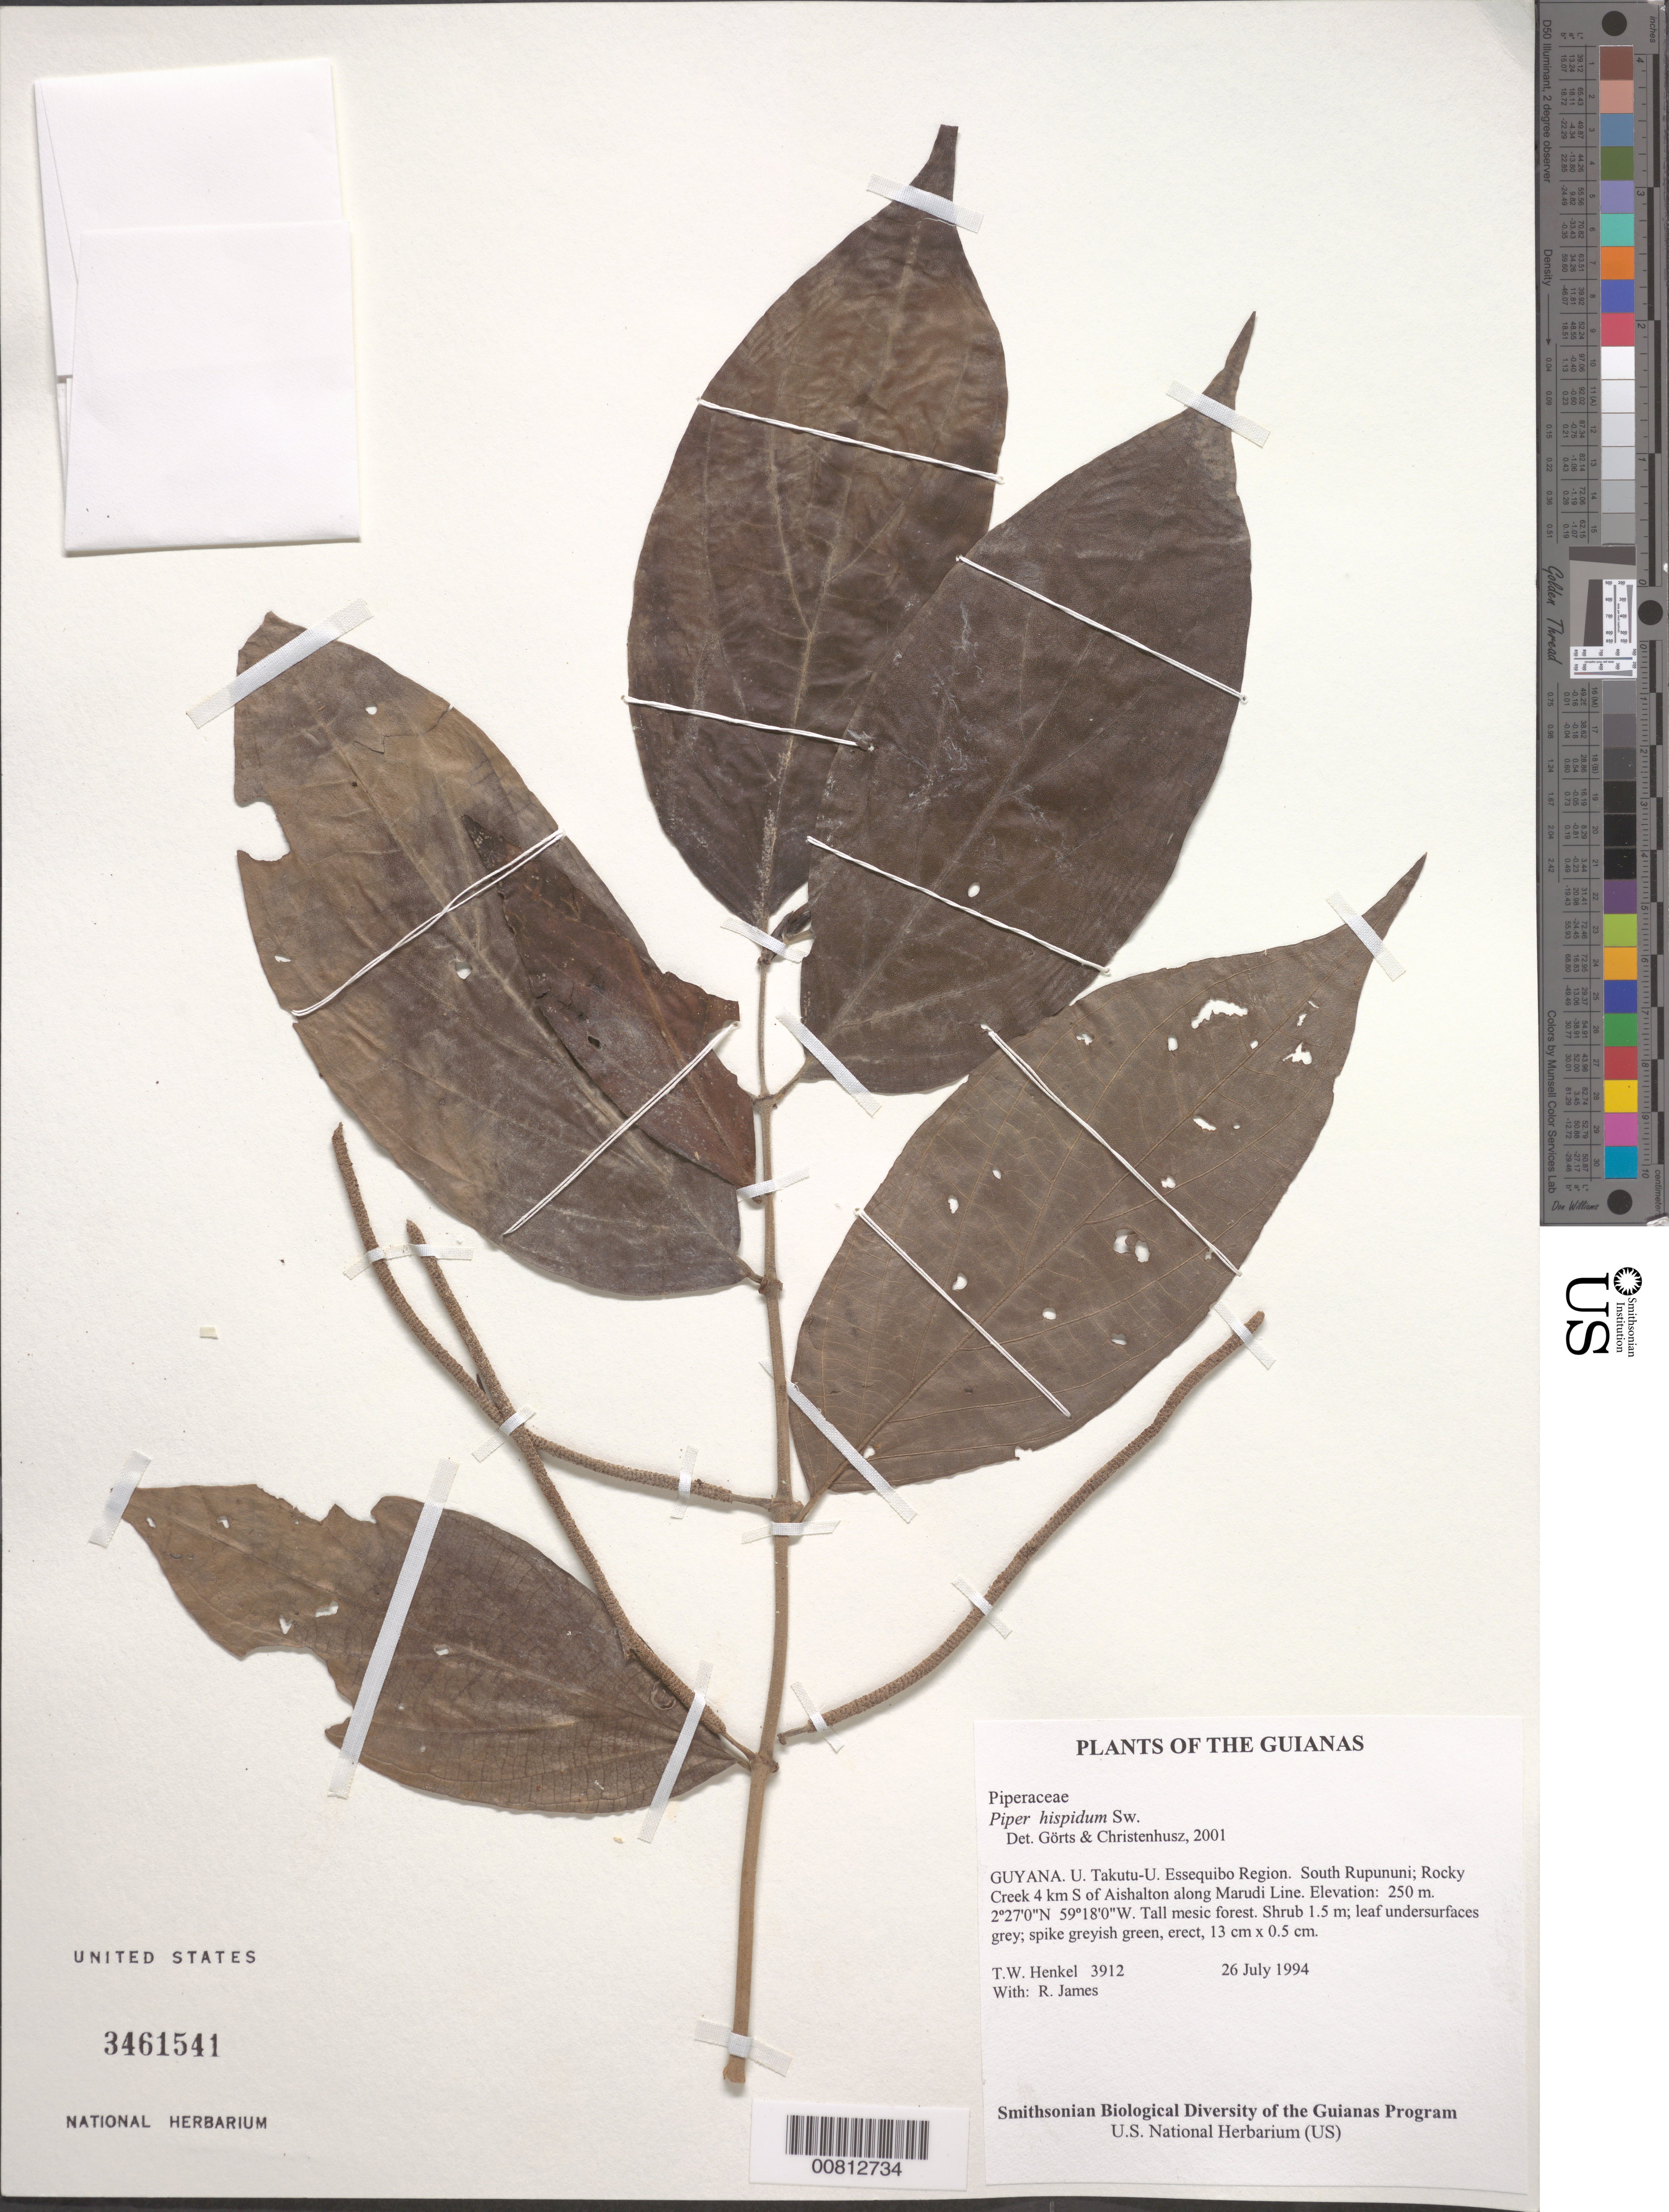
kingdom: Plantae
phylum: Tracheophyta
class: Magnoliopsida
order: Piperales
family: Piperaceae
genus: Piper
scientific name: Piper hispidum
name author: Sw.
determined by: Görts-van Rijn, A. R.; Christenhusz, M. J.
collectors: T. Henkel & R. James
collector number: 3912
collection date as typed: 26 July 1994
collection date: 1994-07-26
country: Guyana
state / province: U. Takutu-U. Essequibo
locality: South Rupununi; Rocky Creek 4 km S of Aishalton along Marudi Line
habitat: Tall mesic forest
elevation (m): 250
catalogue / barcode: US 3461541